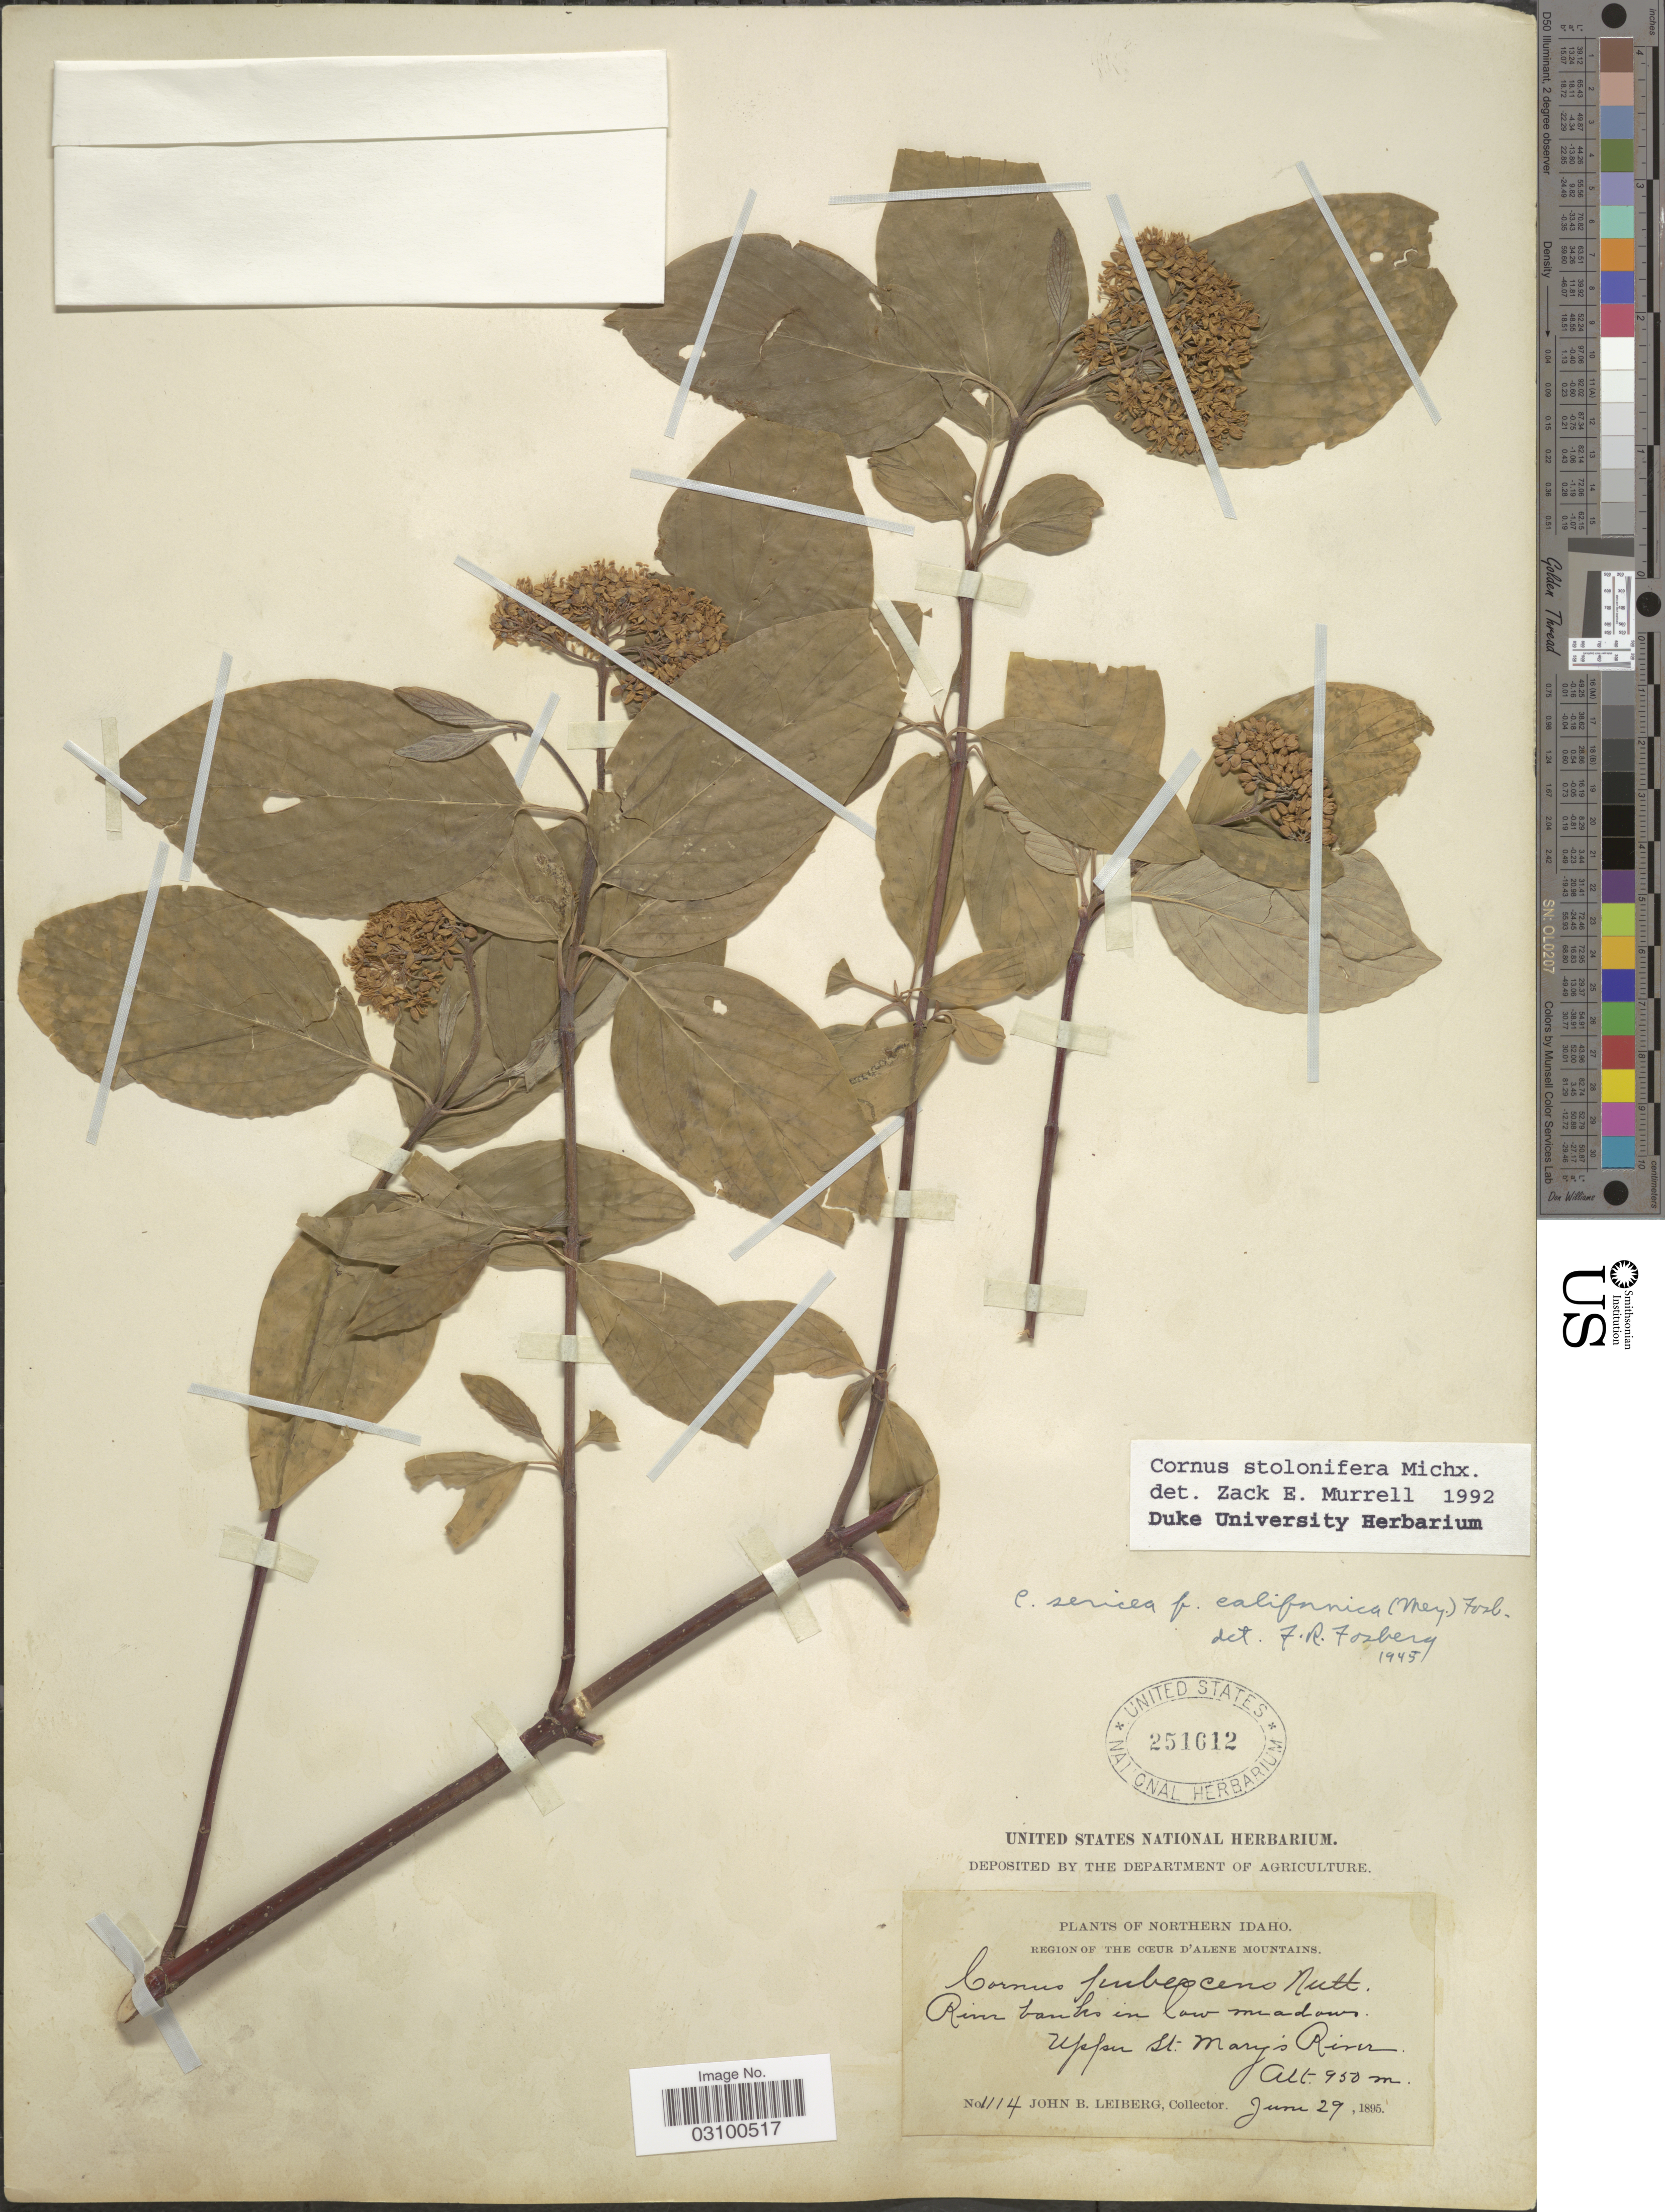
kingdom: Plantae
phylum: Tracheophyta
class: Magnoliopsida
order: Cornales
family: Cornaceae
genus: Cornus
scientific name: Cornus sericea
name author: L.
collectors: J. B. Leiberg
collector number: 1114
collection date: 1895-06-29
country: United States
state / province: Idaho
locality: Region of the Cœur d'Alene Mountains. Upper St. Mary's River.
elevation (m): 950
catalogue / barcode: US 251612